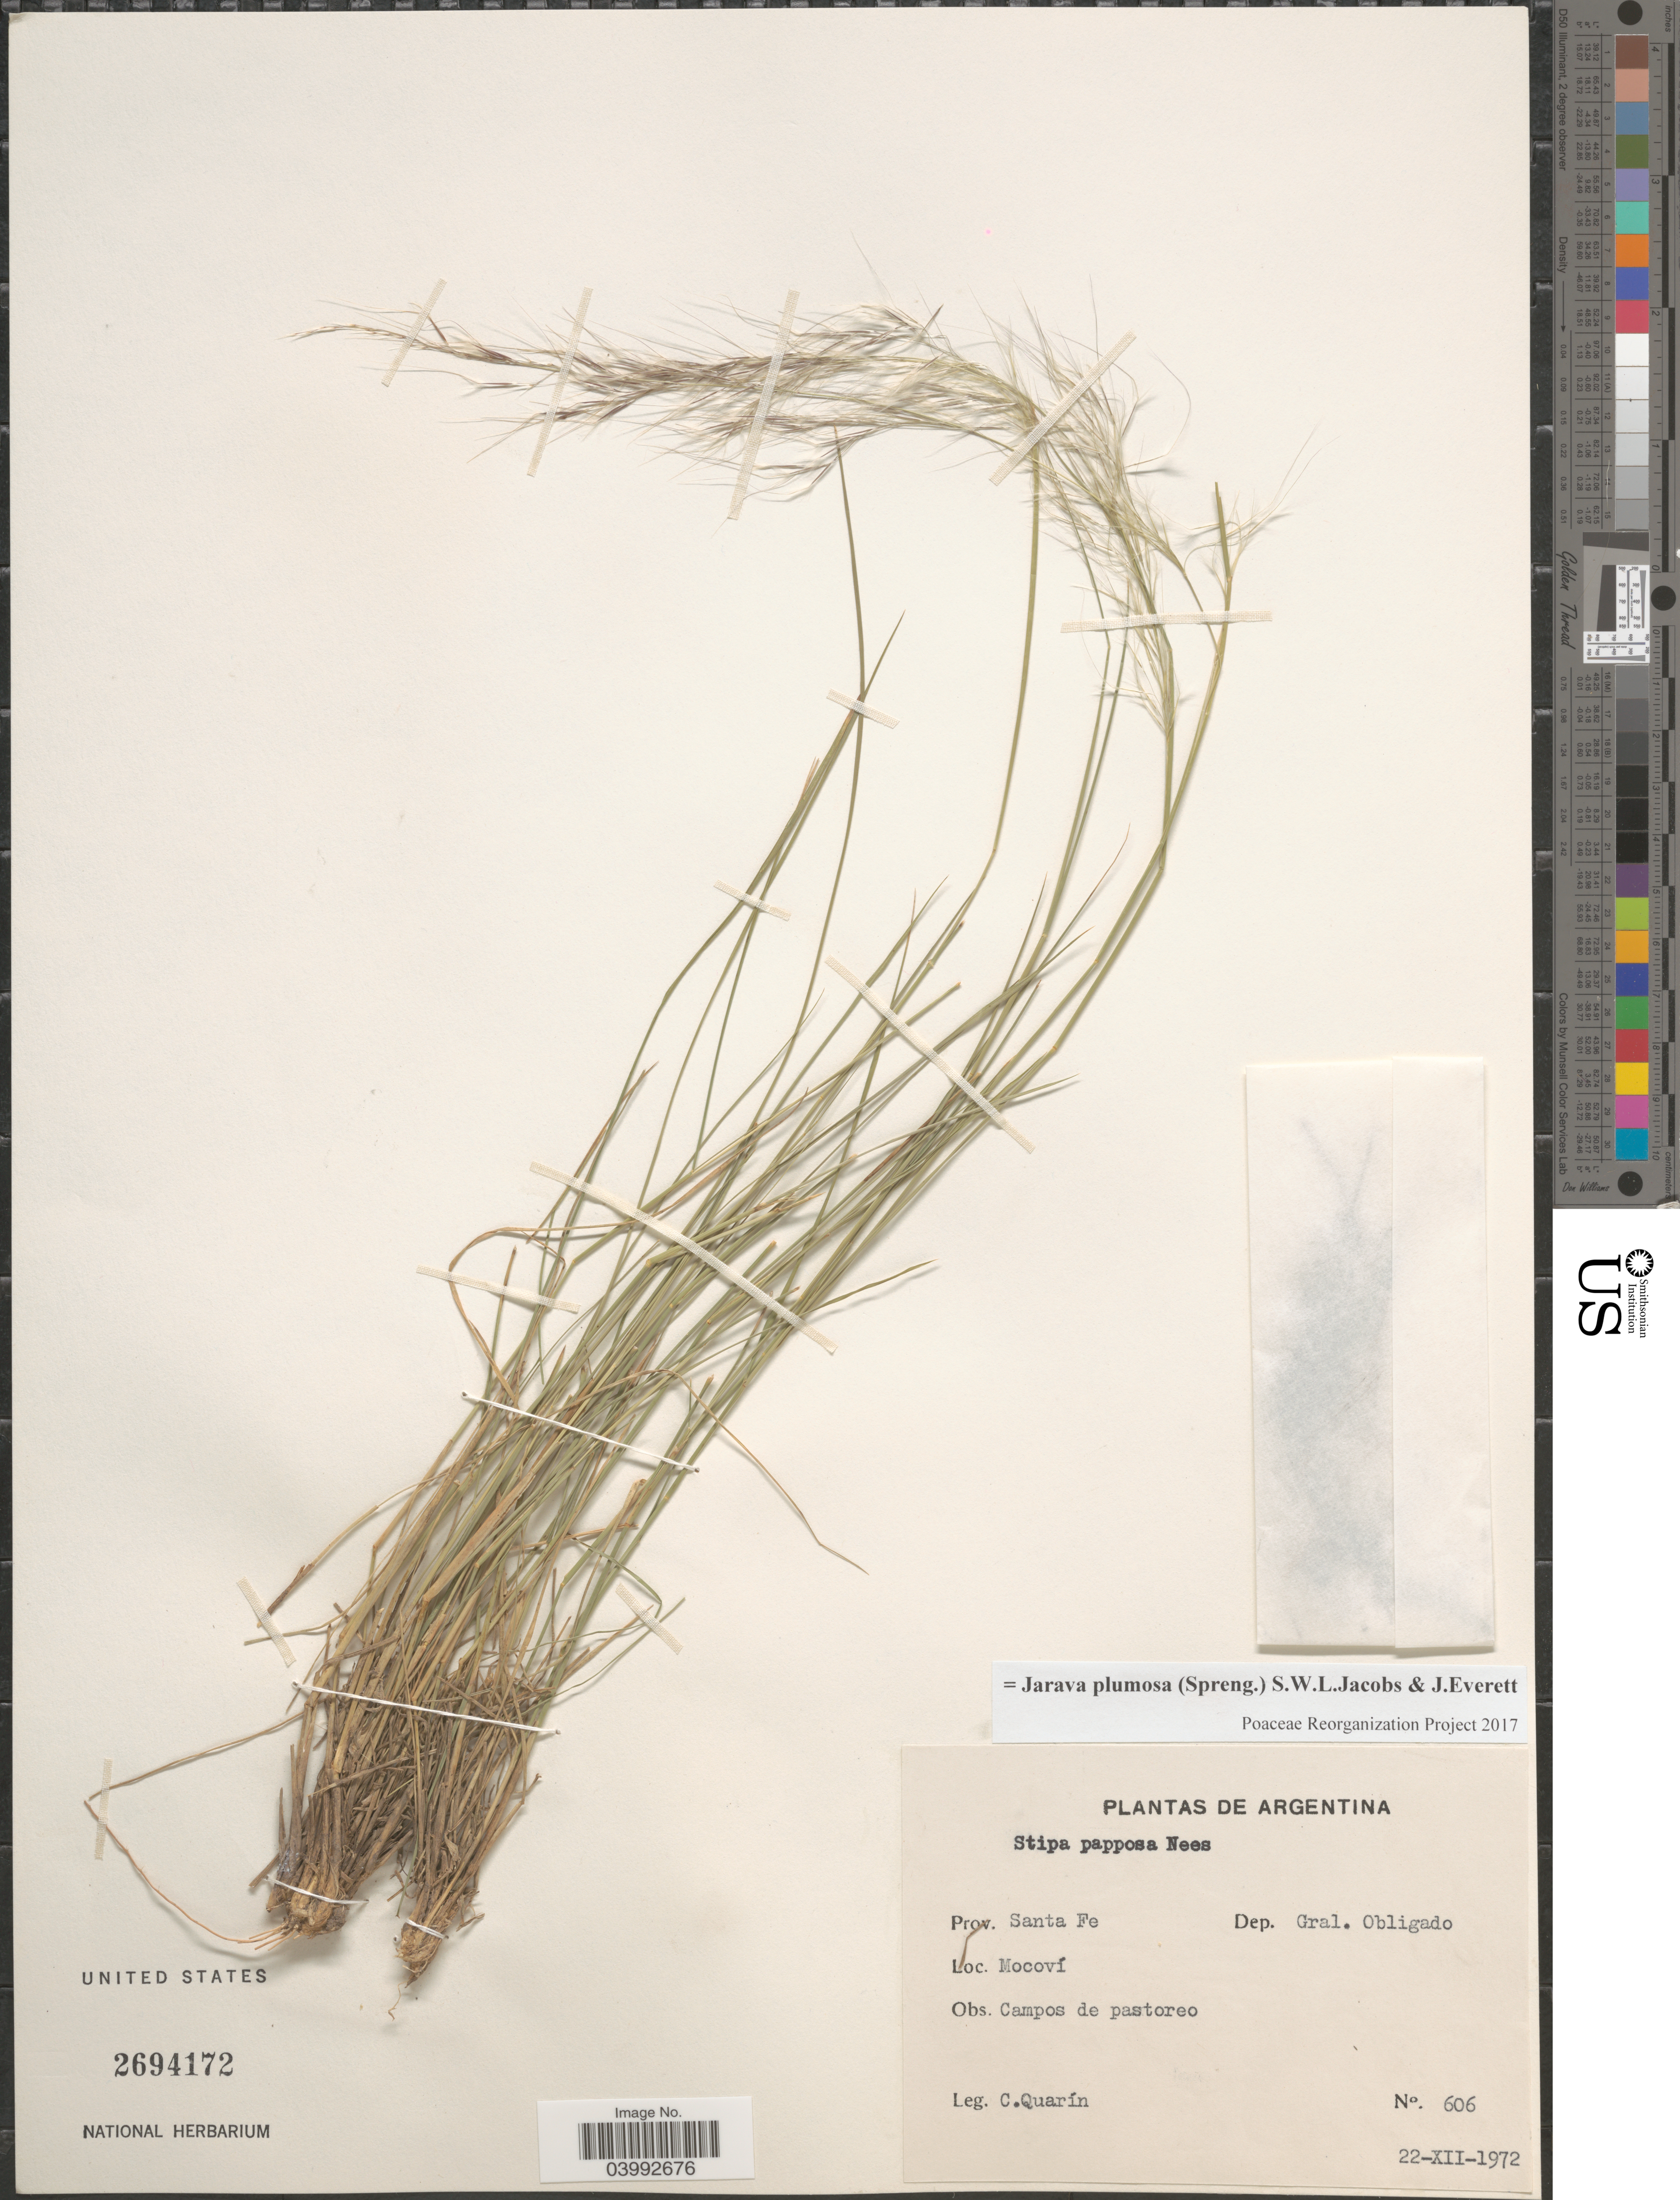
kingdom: Plantae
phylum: Tracheophyta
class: Liliopsida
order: Poales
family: Poaceae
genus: Stipa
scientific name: Stipa papposa Nees, nom. illeg.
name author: Nees in Mart.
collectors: C. Quarín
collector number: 606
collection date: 1972-12-22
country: Argentina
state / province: Santa Fe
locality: Dep. Gral. Obligado. Mocoví.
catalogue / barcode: US 2694172